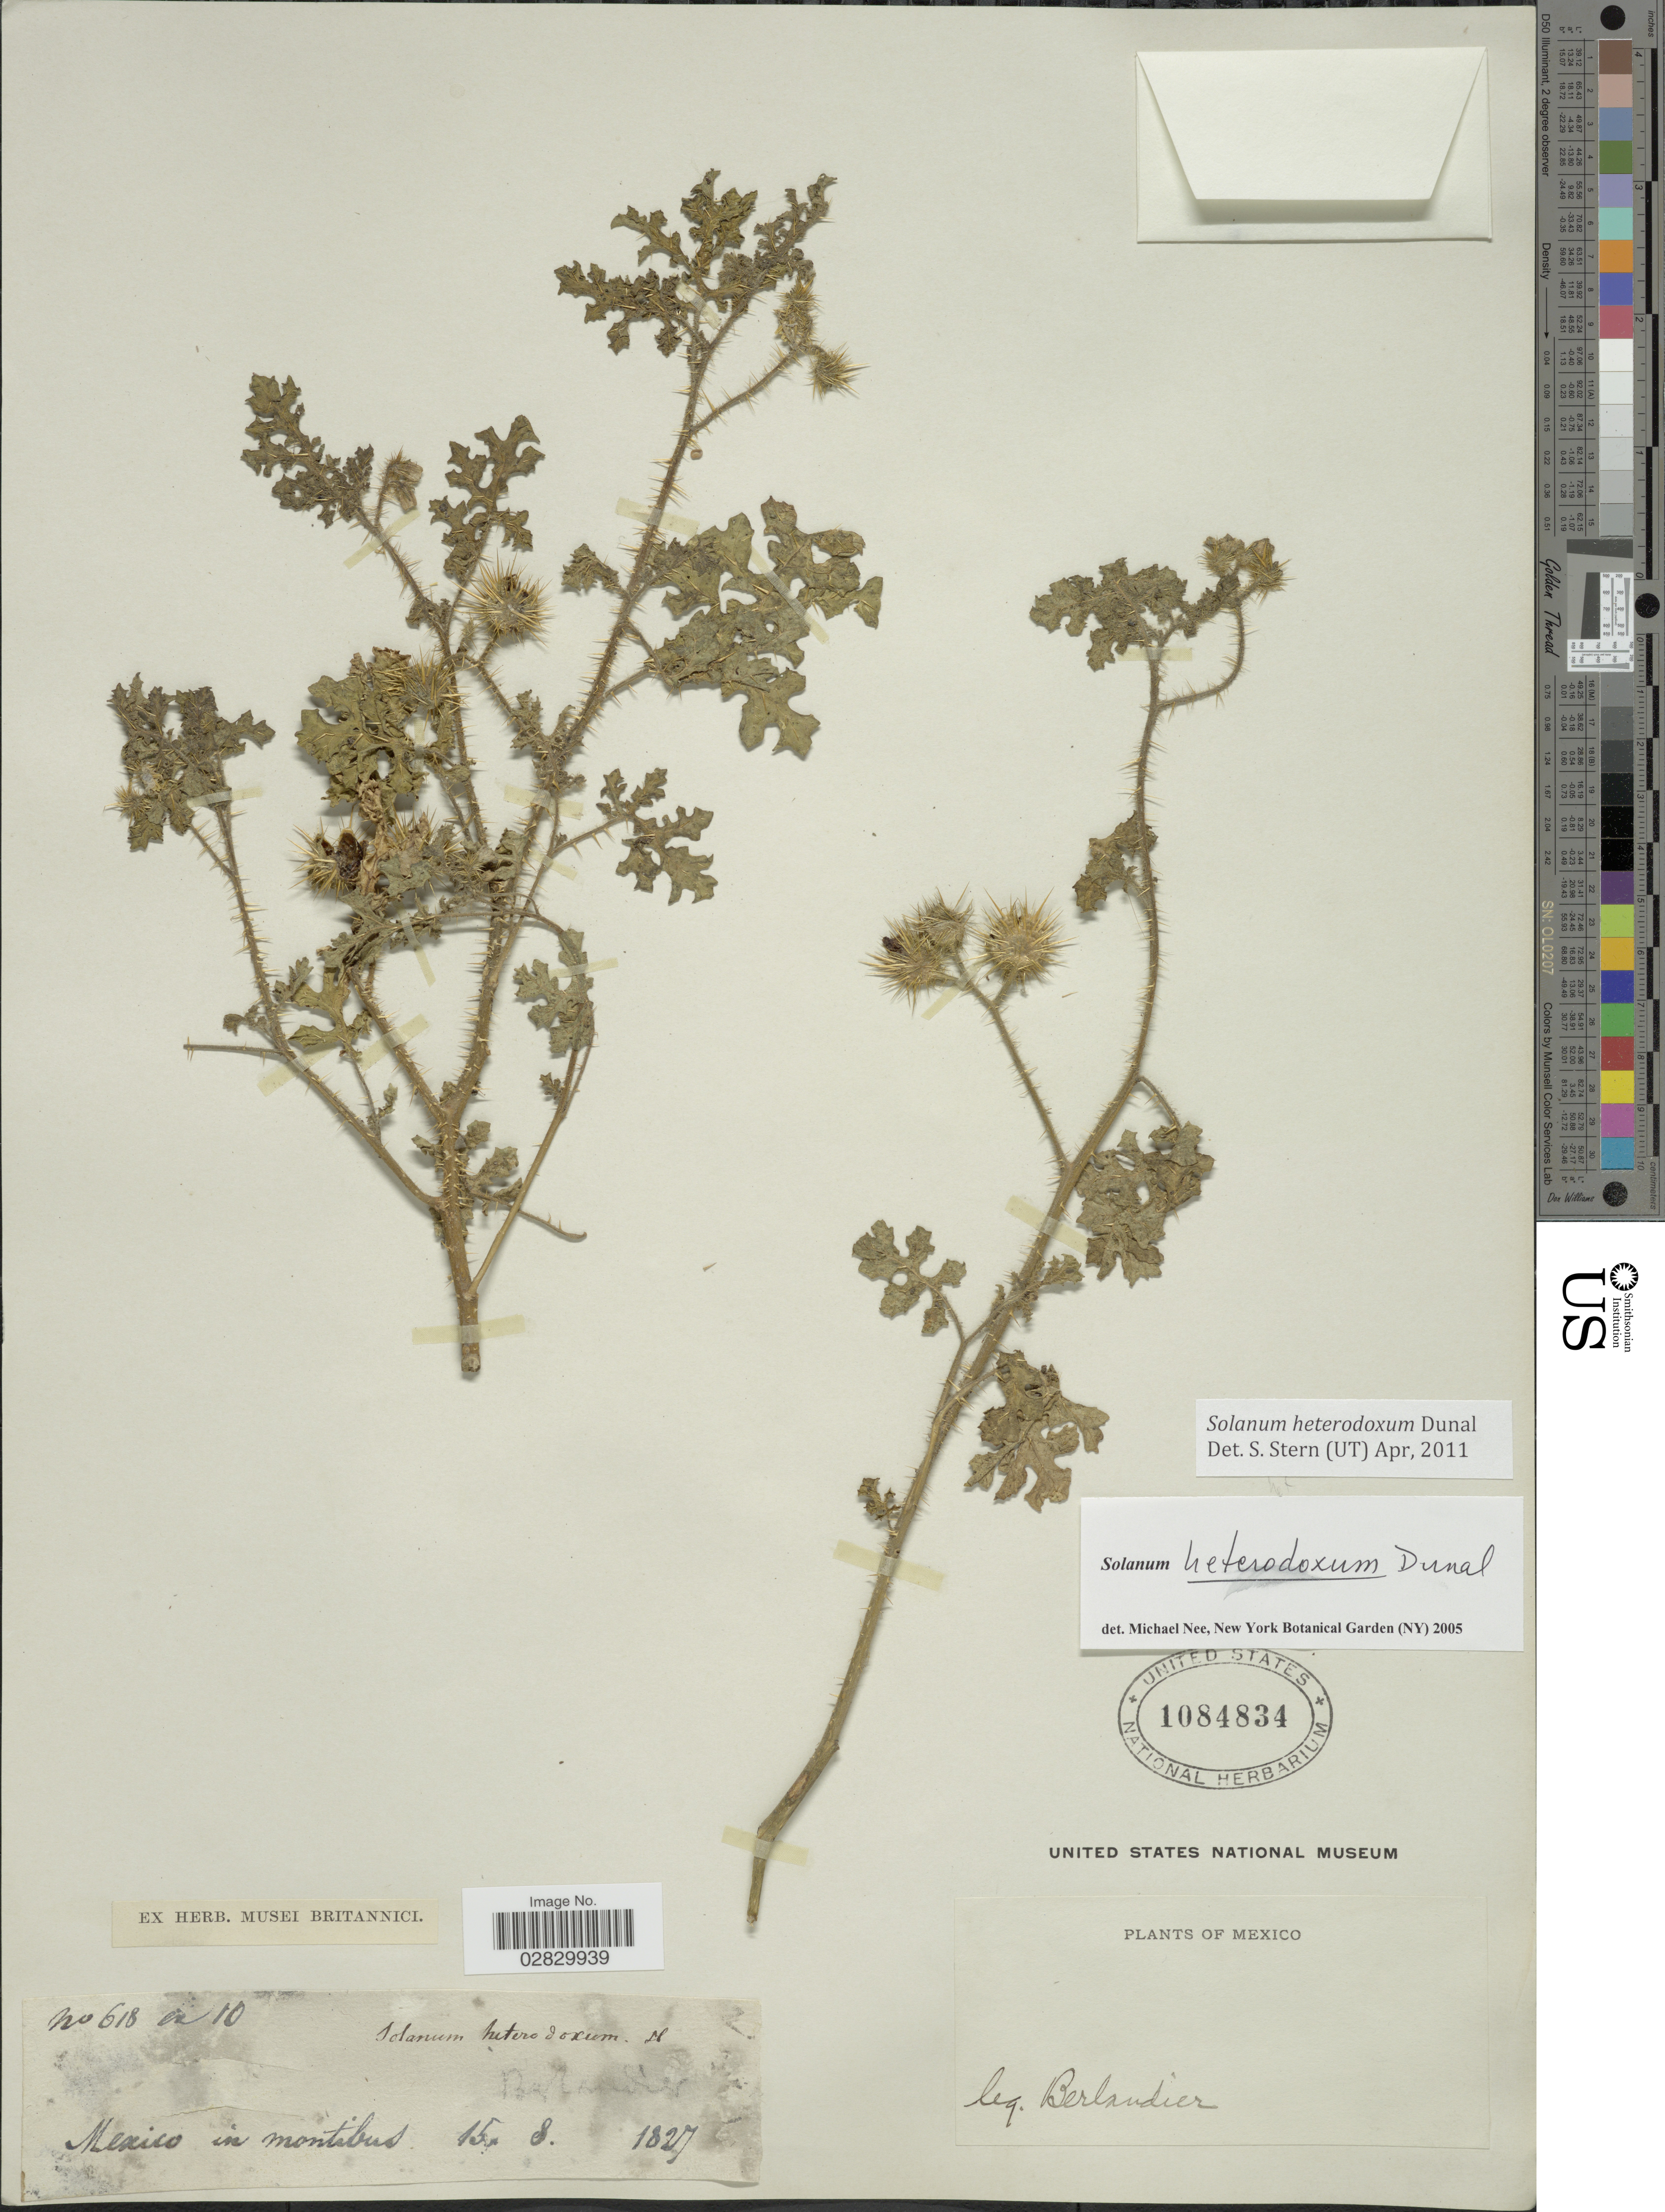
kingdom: Plantae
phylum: Tracheophyta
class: Magnoliopsida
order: Solanales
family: Solanaceae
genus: Solanum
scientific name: Solanum heterodoxum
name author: Dunal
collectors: J. L. Berlandier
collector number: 618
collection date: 1827-08-15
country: Mexico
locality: Mexico in montibus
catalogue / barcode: US 1084834